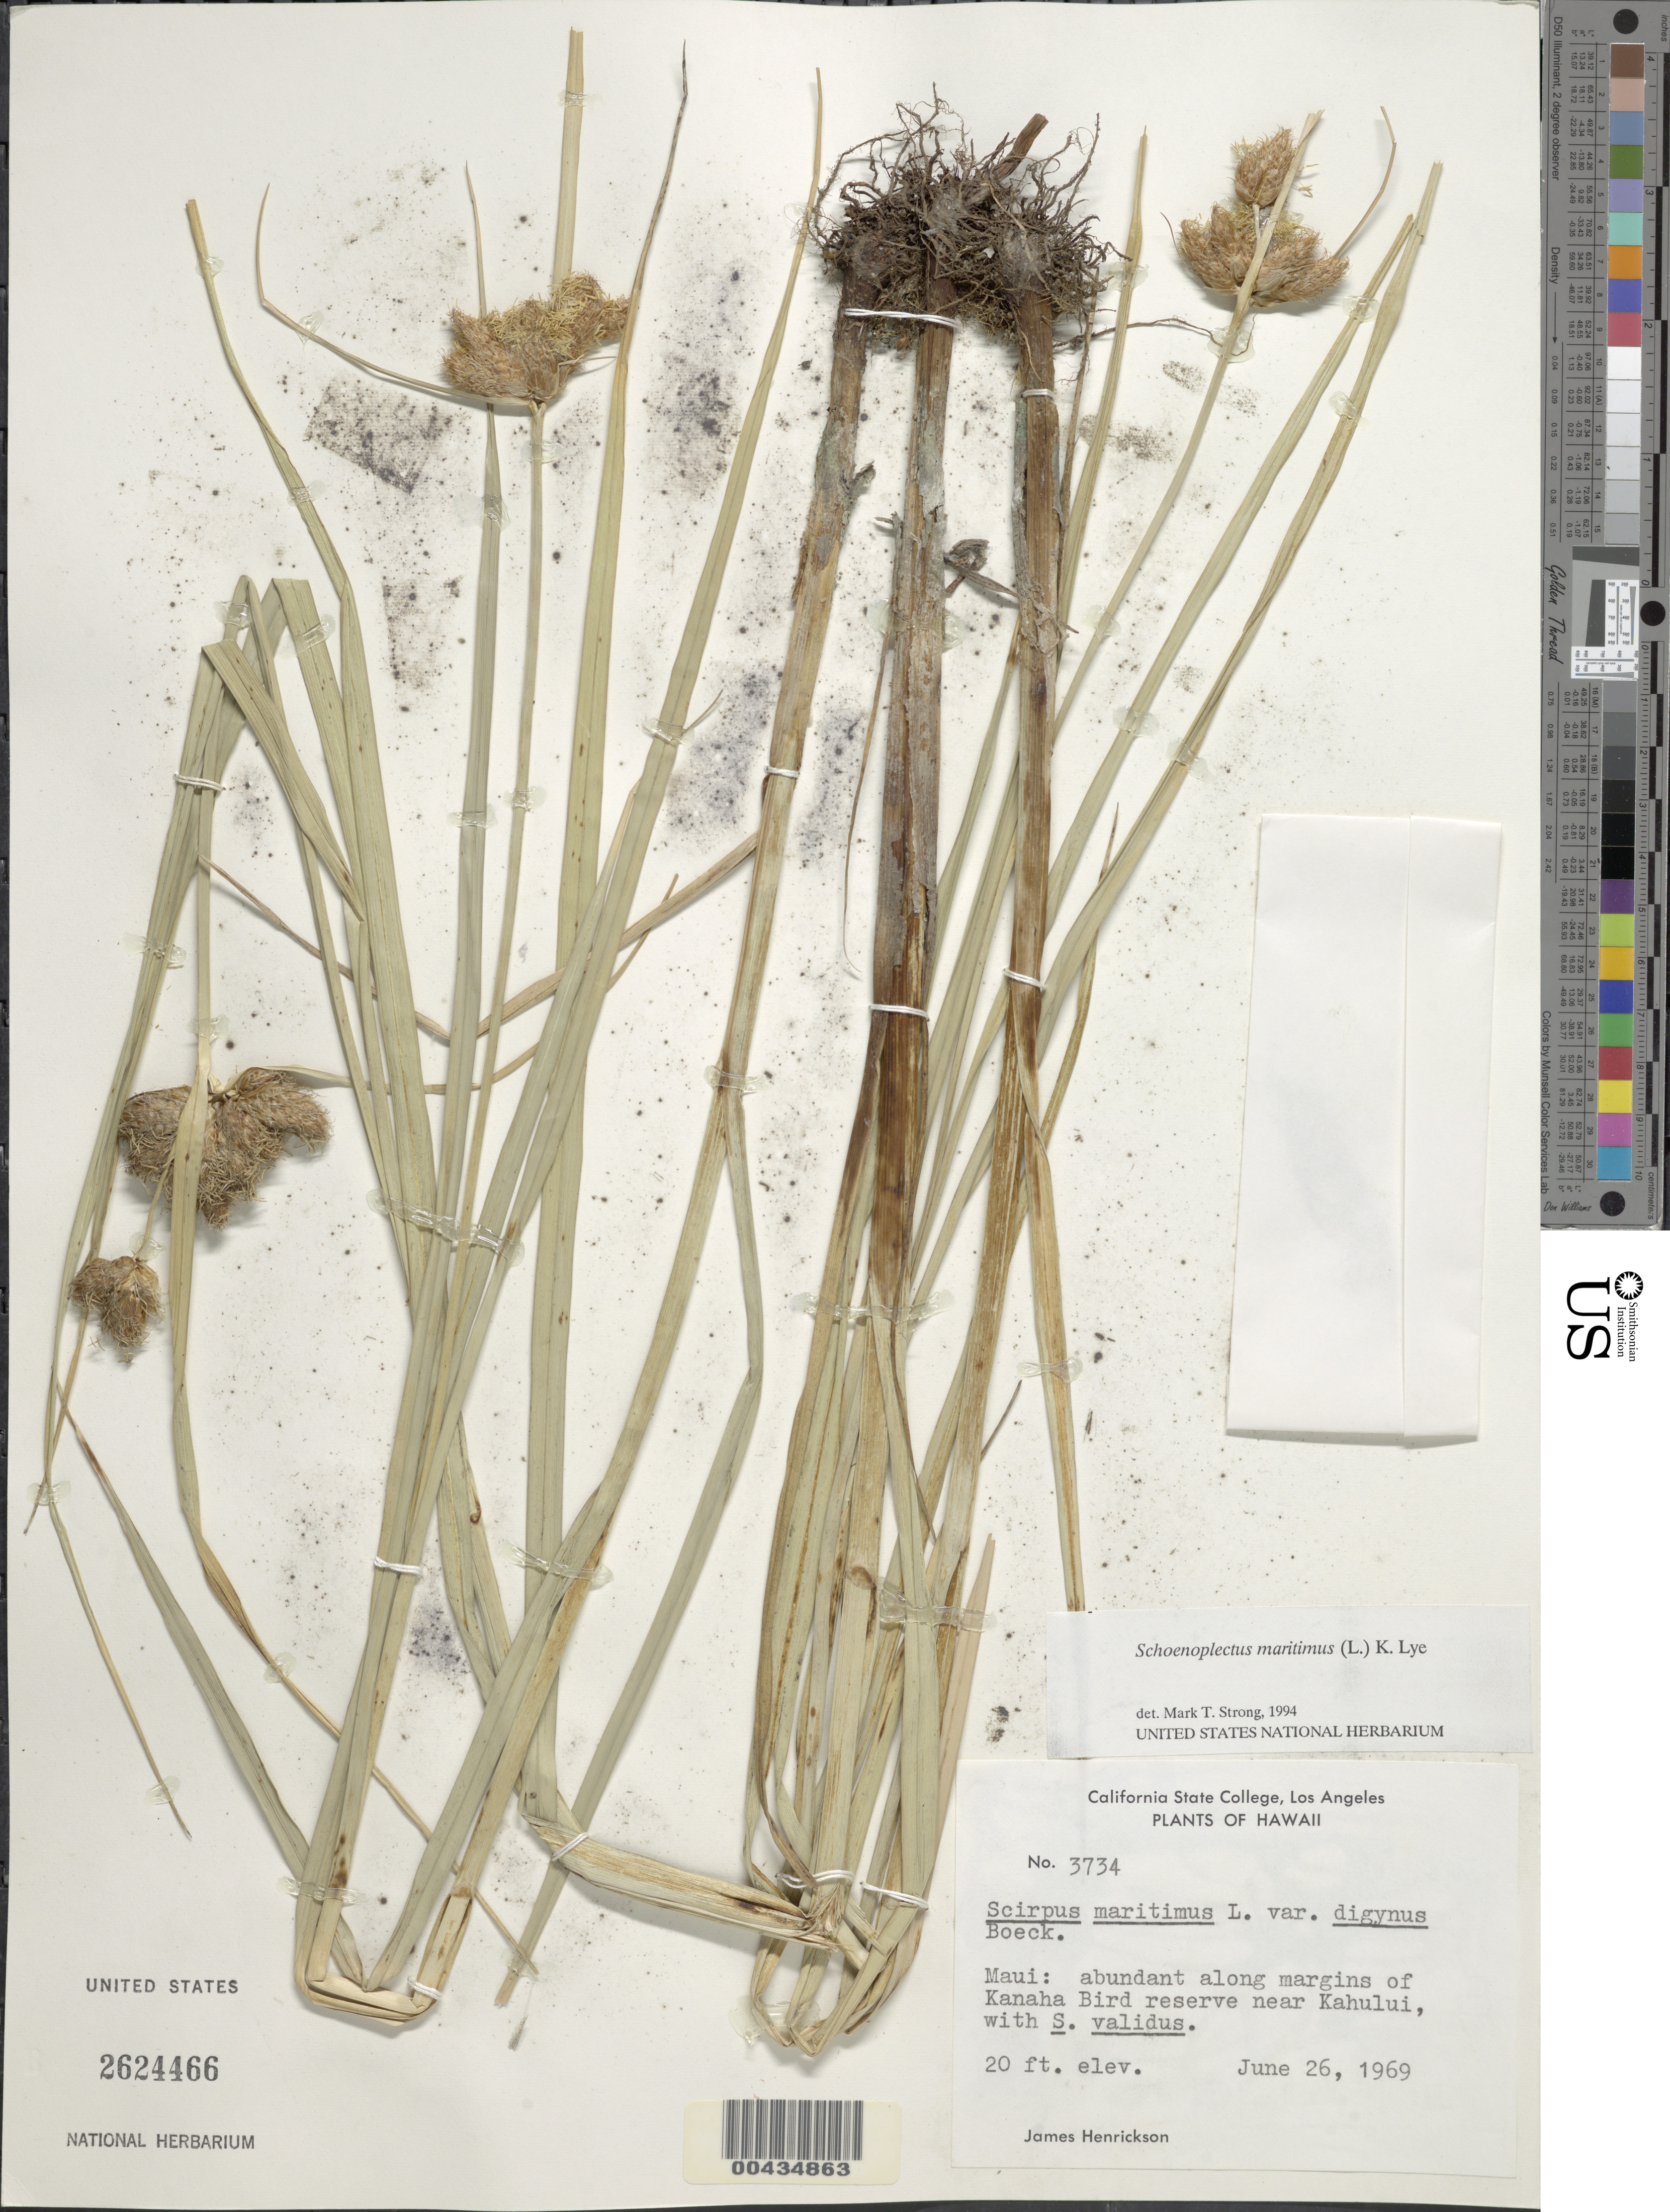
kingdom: Plantae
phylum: Tracheophyta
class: Liliopsida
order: Poales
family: Cyperaceae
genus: Bolboschoenus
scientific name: Bolboschoenus maritimus subsp. paludosus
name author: (A. Nelson) T. Koyama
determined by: Strong, M. T., (US), Smithsonian Institution - National Museum of Natural History (UNITED STATES)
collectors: J. S. Henrickson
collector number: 3734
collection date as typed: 26 Jun 1969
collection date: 1969-06-26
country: United States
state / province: Hawaii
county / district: Maui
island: Maui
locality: Along margins of Kanaha Bird Reserve near Kahului.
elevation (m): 6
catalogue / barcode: US 2624466